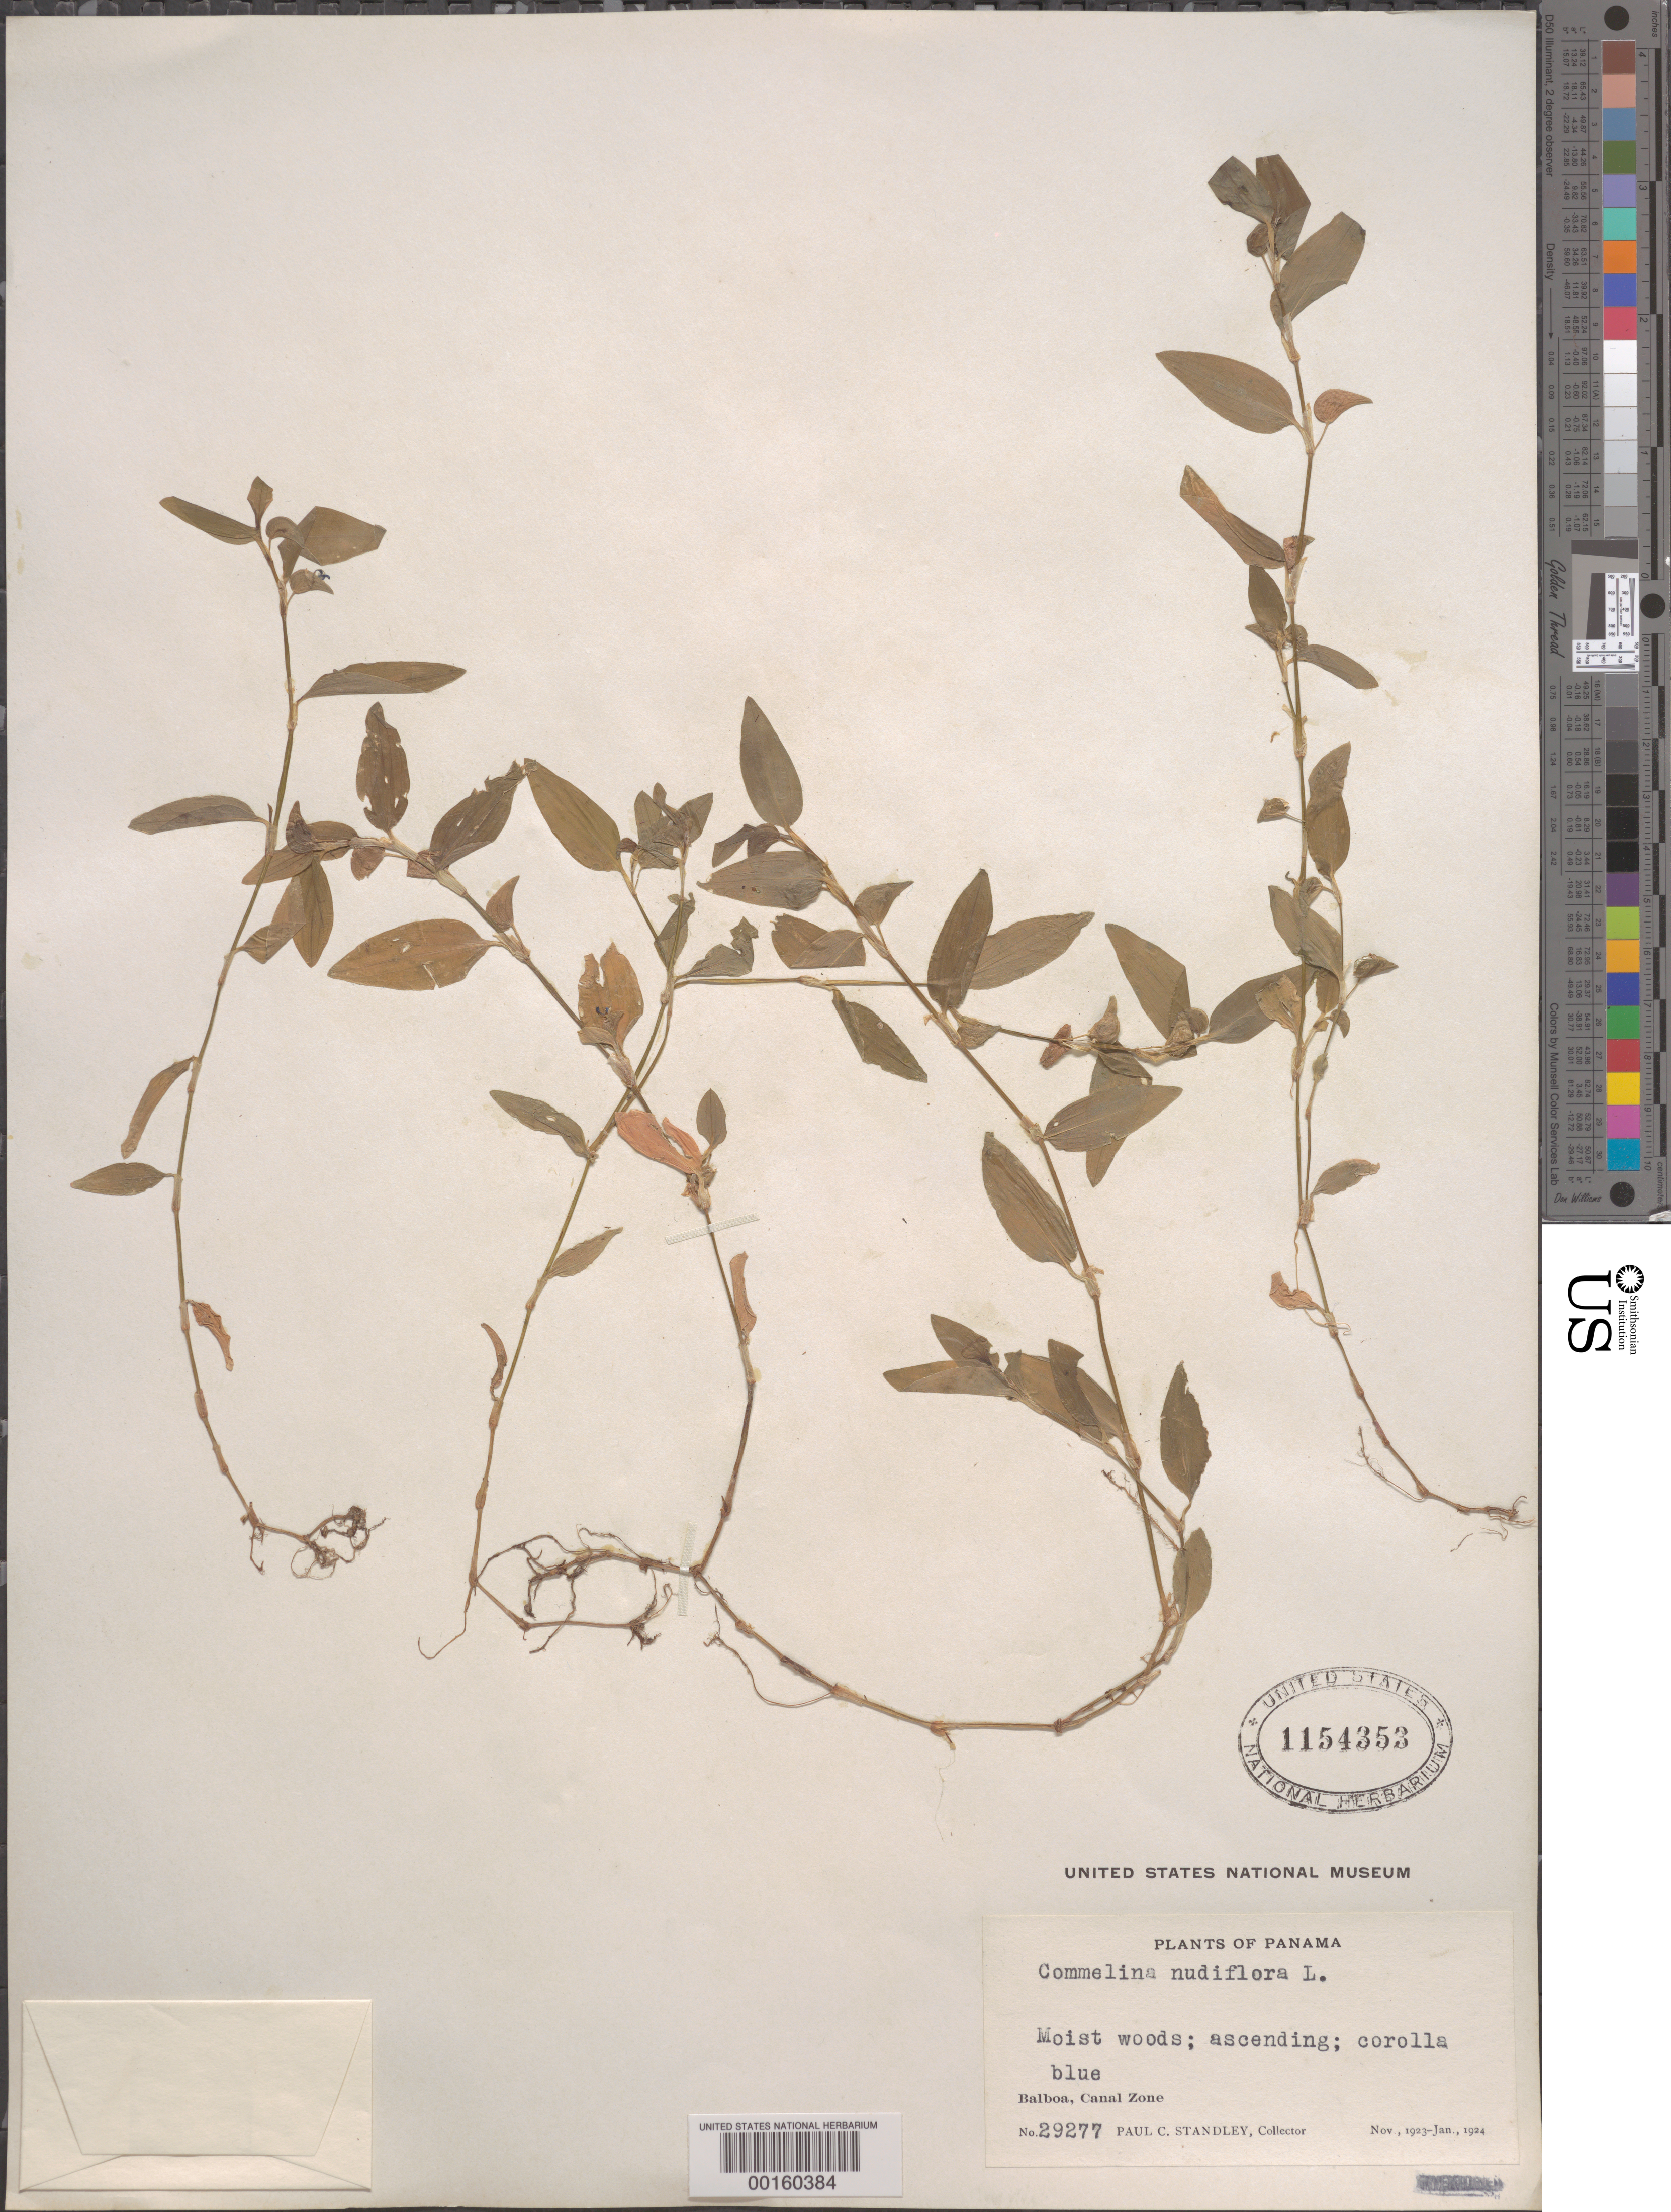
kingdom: Plantae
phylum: Tracheophyta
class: Liliopsida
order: Commelinales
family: Commelinaceae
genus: Commelina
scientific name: Commelina diffusa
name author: Burm. f.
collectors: P. C. Standley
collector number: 29277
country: Panama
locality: Balboa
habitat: Moist soil; woods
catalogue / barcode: US 1154353